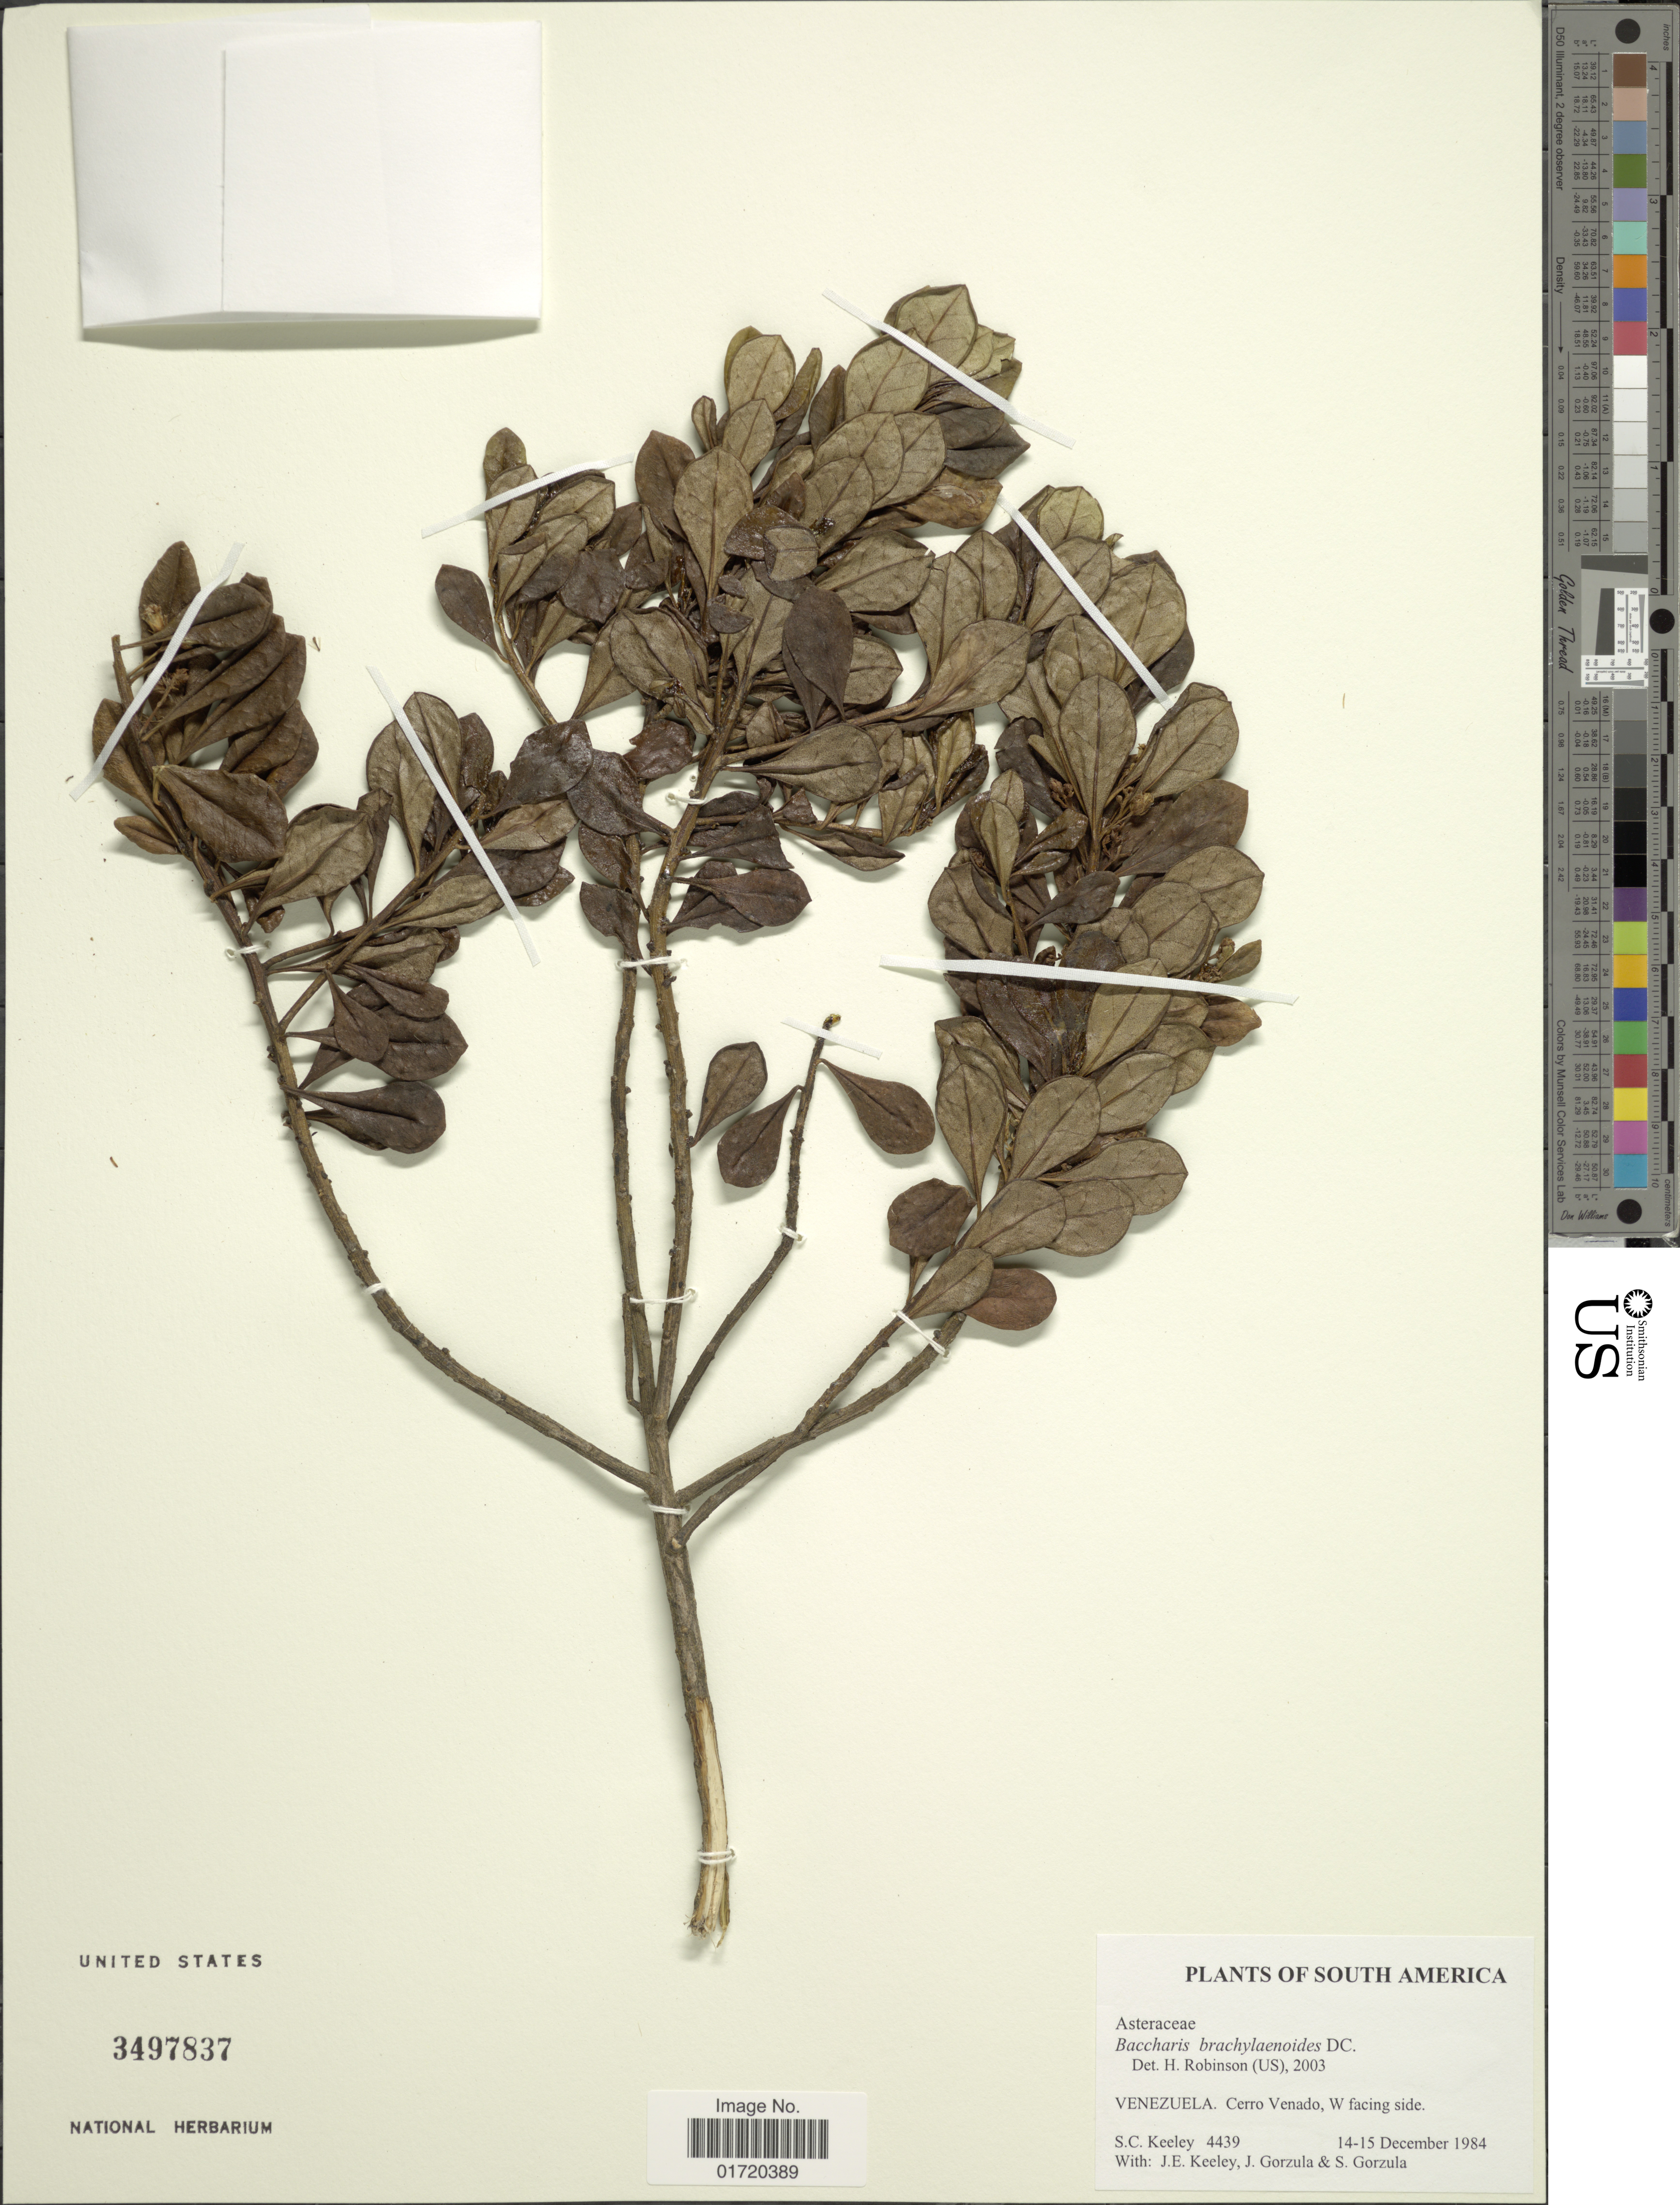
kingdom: Plantae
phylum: Tracheophyta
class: Magnoliopsida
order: Asterales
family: Asteraceae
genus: Baccharis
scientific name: Baccharis brachylaenoides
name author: DC.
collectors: S. C. Keeley, J. E. Keeley, J. Gorzula & S. Gorzula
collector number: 4439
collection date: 1984-12-14/1984-12-15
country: Venezuela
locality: South America, Cerro Venado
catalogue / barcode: US 3497837